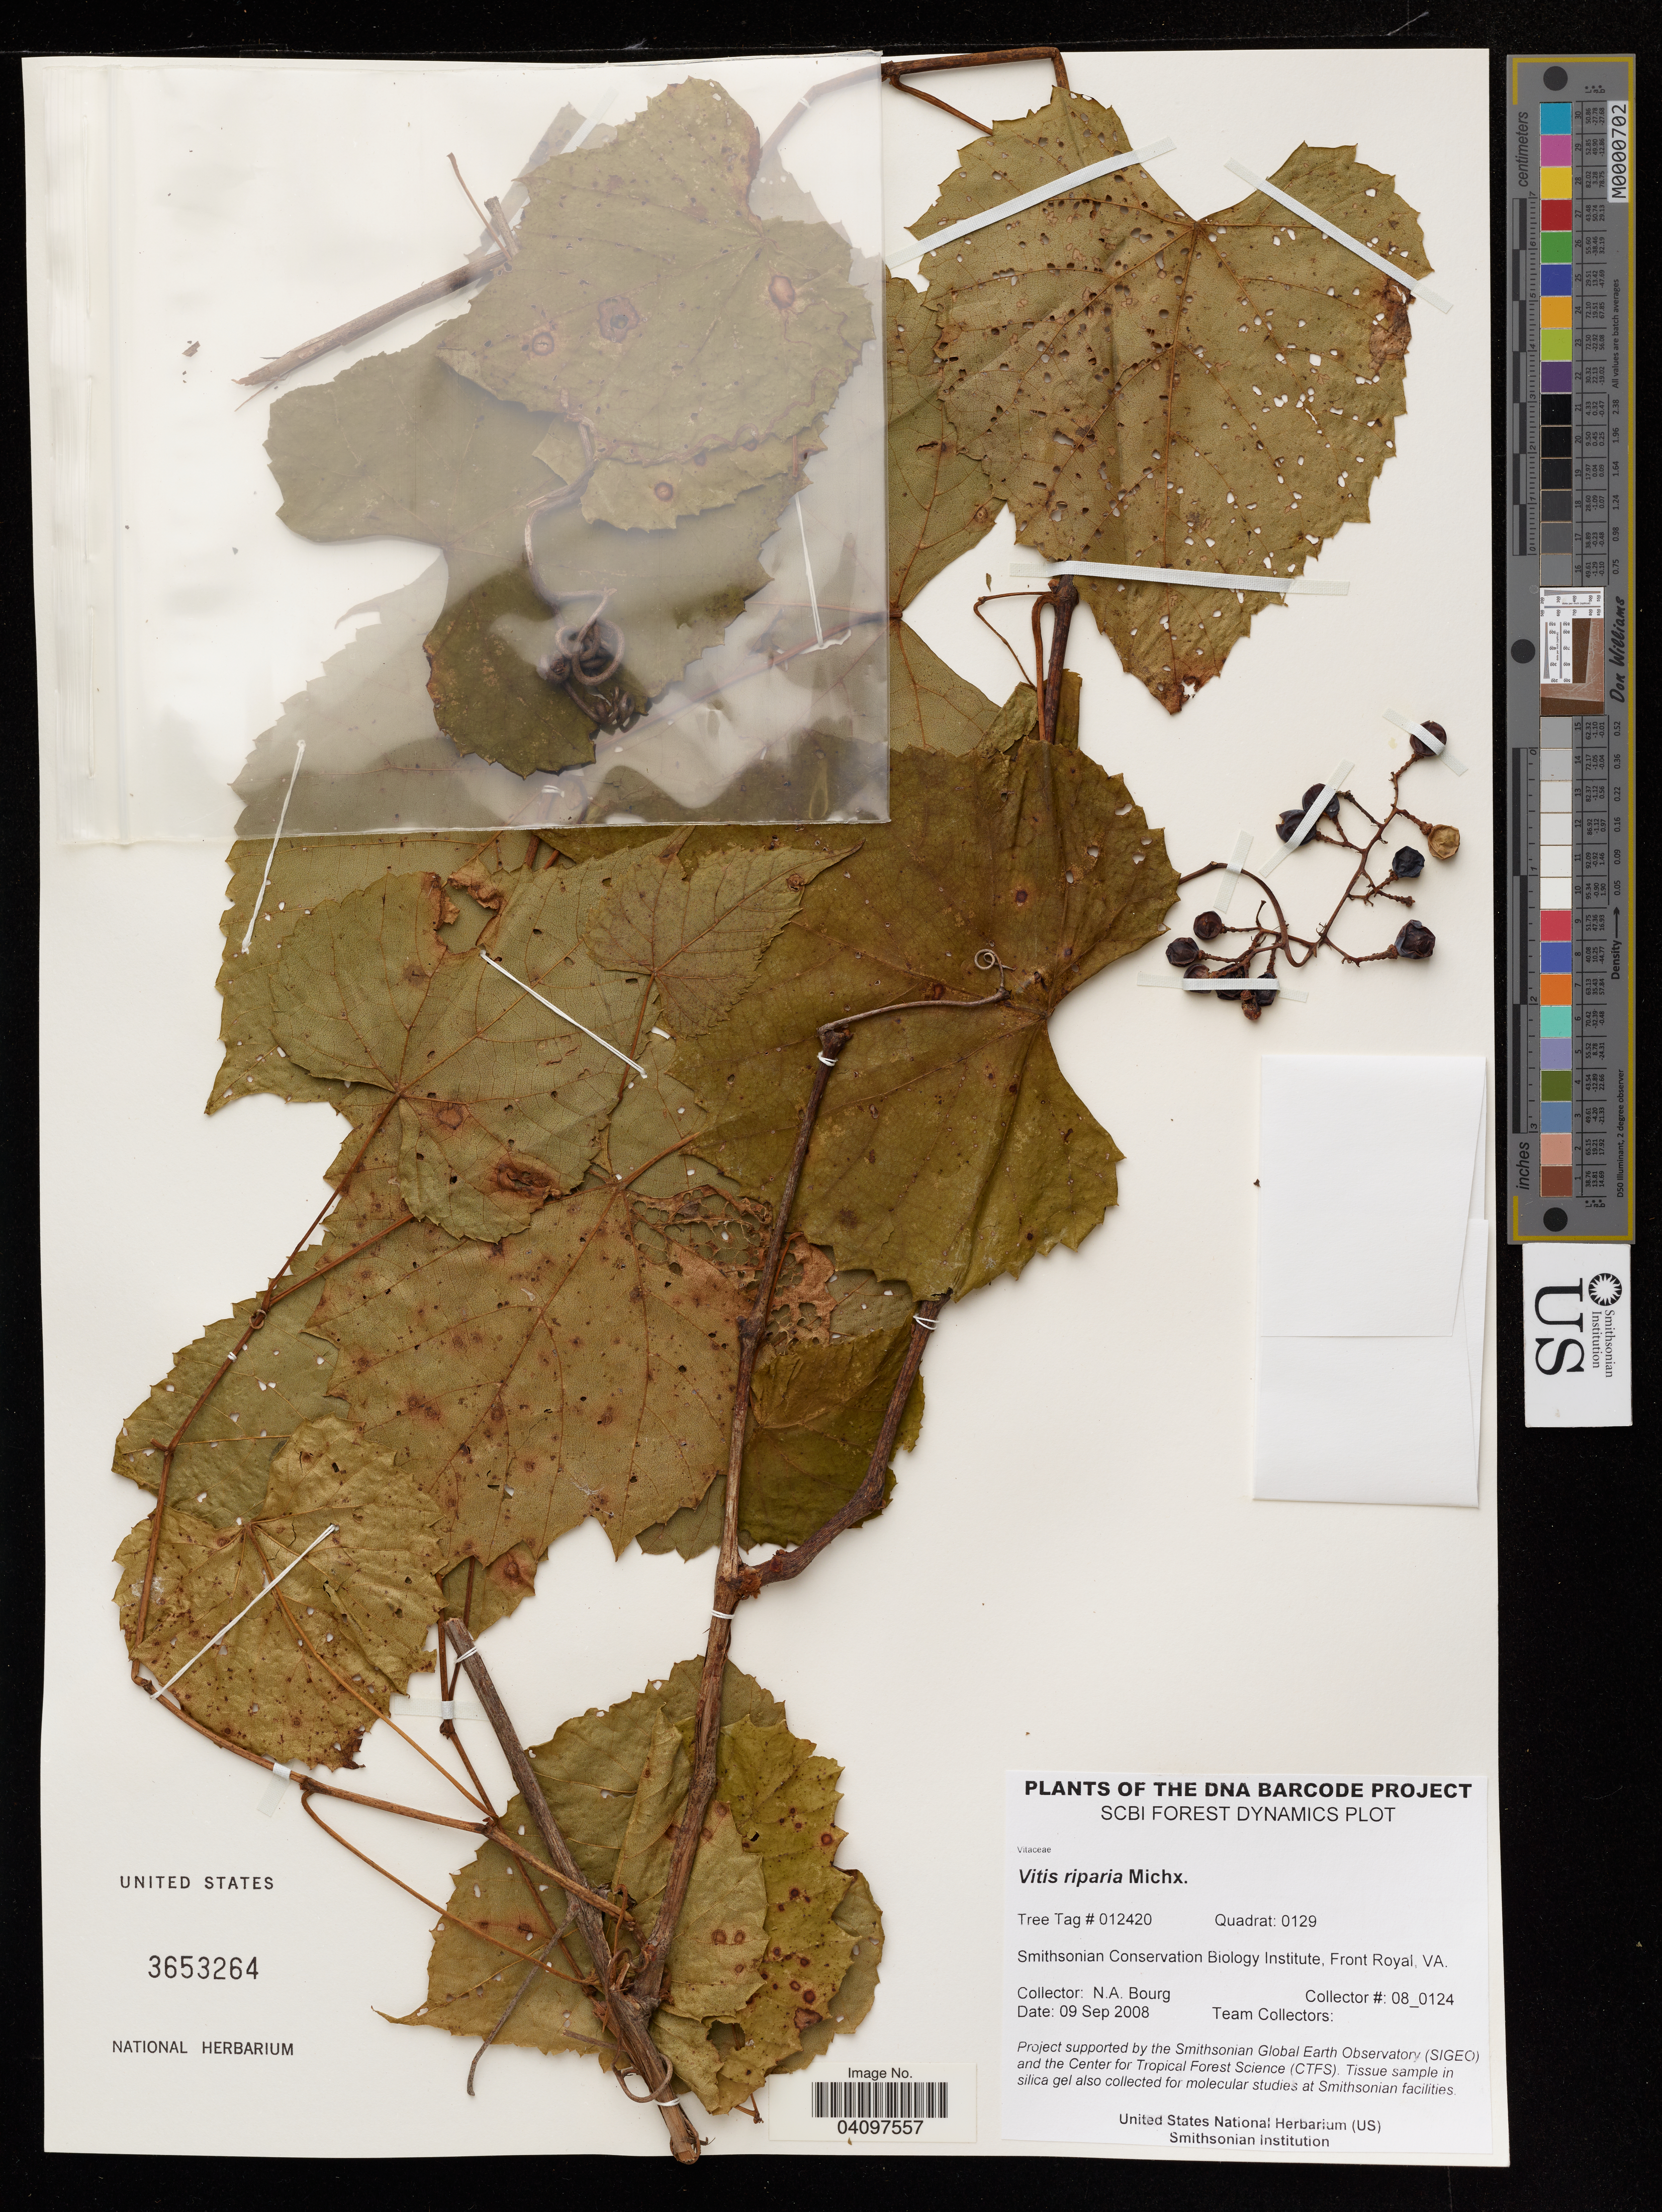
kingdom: Plantae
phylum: Tracheophyta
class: Magnoliopsida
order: Vitales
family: Vitaceae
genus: Vitis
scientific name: Vitis riparia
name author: Michx.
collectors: N. A. Bourg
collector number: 08_0124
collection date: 2008-09-09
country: United States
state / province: Virginia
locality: Smithsonian Conservation Biology Institute, Front Royal.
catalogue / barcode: US 3653264